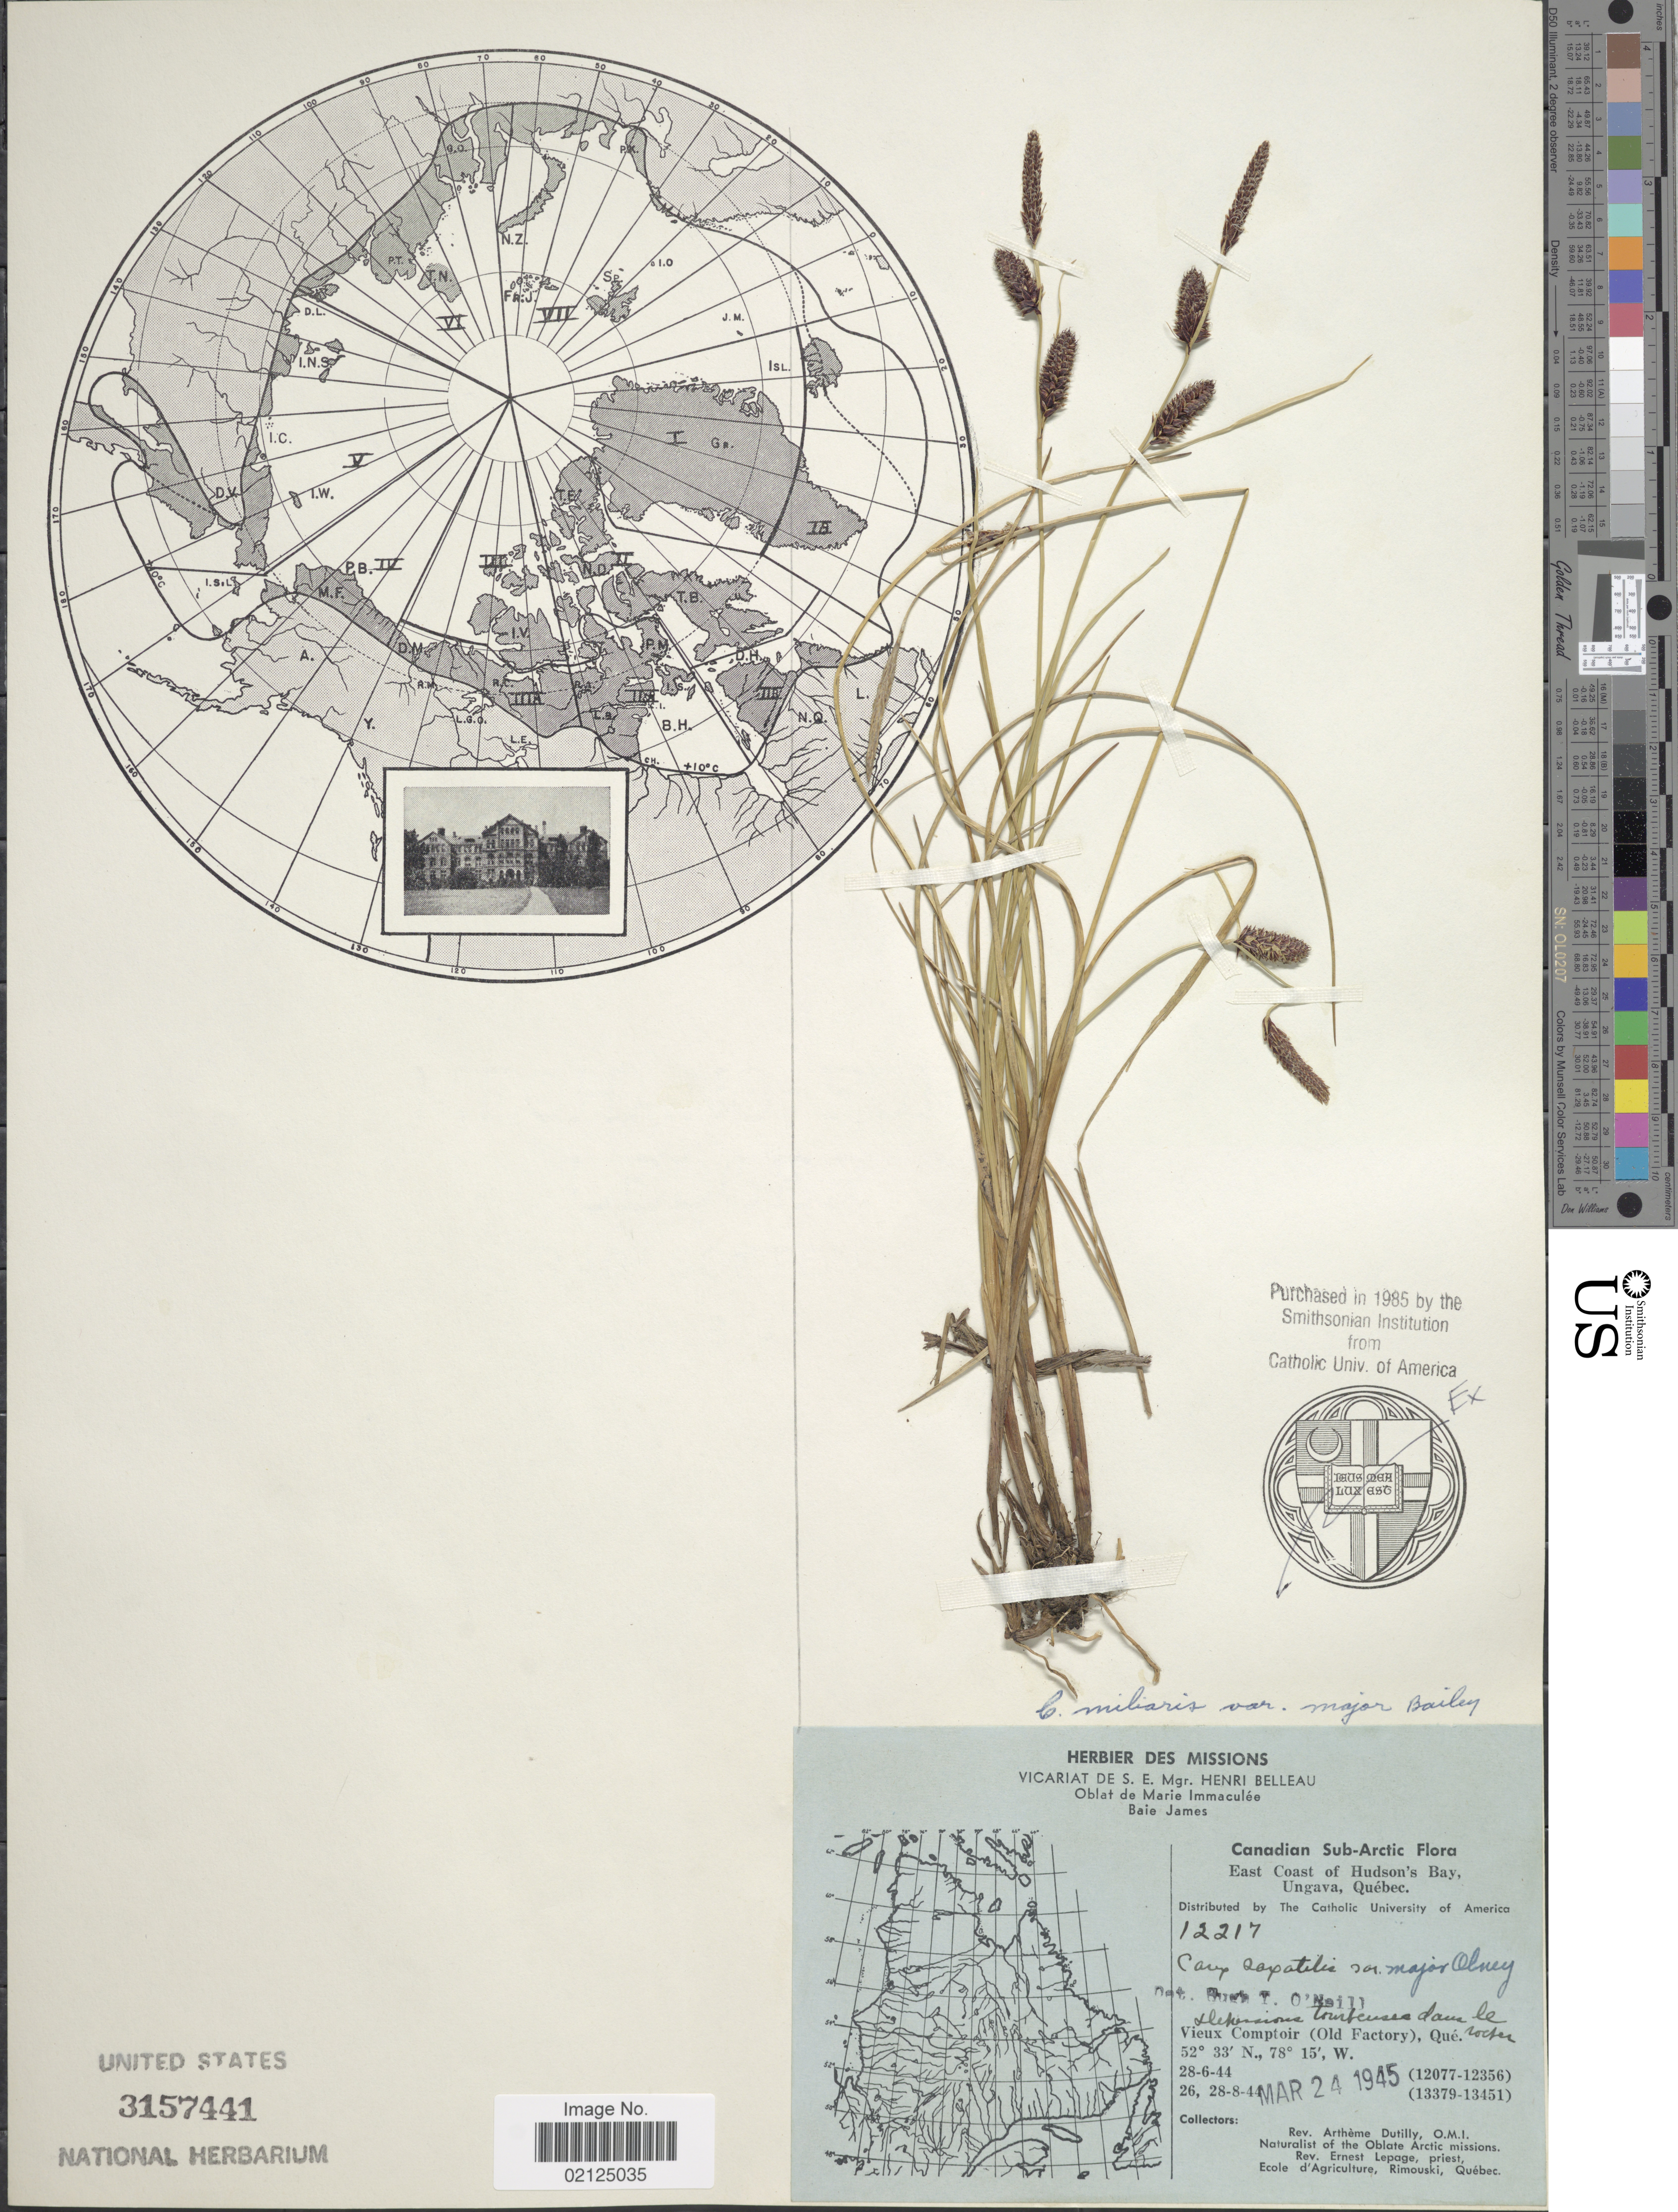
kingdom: Plantae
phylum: Tracheophyta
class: Liliopsida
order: Poales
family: Cyperaceae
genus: Carex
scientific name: Carex miliaris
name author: Michx.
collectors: A. Dutilly & E. Lepage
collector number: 12217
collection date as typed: Transcribed d/m/y: 28/6/44 to 28/8/44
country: Canada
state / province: Quebec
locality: Vieux Comptoir (Old Facotry). Canadian Sub-Arctic. East Coast of Hudson's Bay Ungava, Quebec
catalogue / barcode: US 3157441